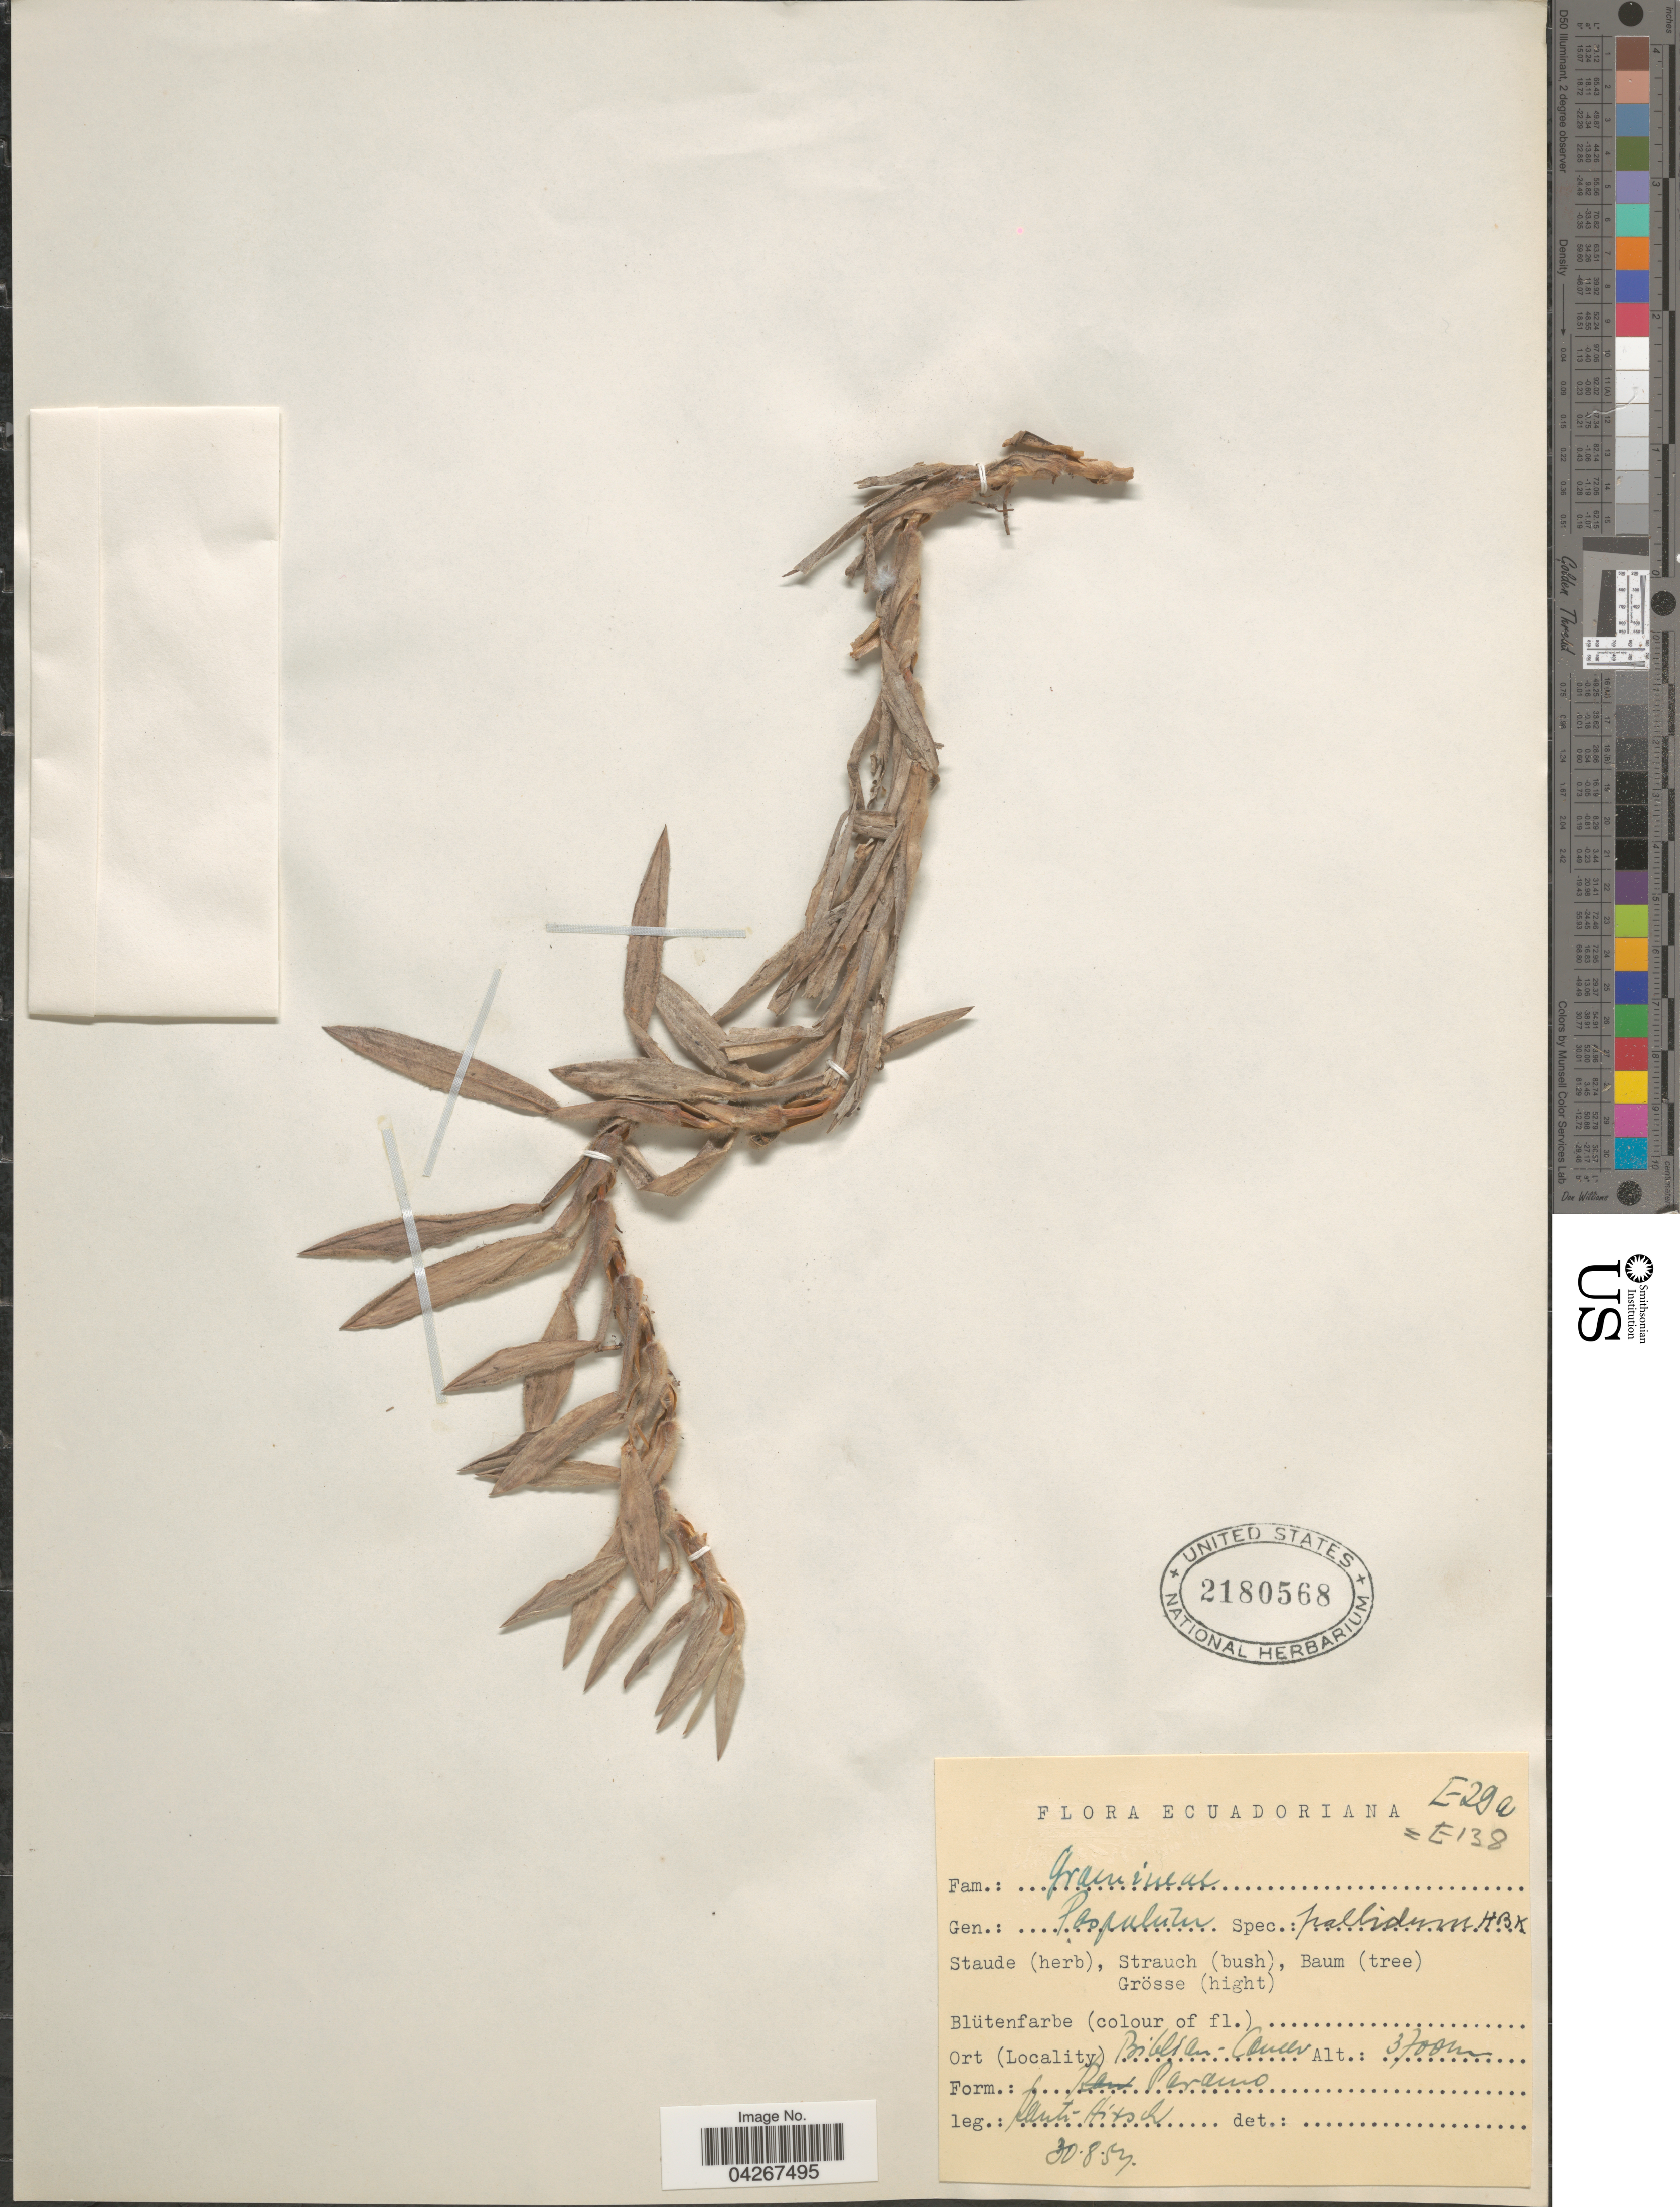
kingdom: Plantae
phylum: Tracheophyta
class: Liliopsida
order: Poales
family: Poaceae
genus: Paspalum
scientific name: Paspalum bonplandianum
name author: Flüggé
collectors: W. Rauh & G. Hirsch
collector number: E29a=E138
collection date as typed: Transcribed d/m/y: 30/8/54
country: Ecuador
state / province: Cañar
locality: Biblian-Cañar [interpreted].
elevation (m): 3700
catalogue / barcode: US 2180568